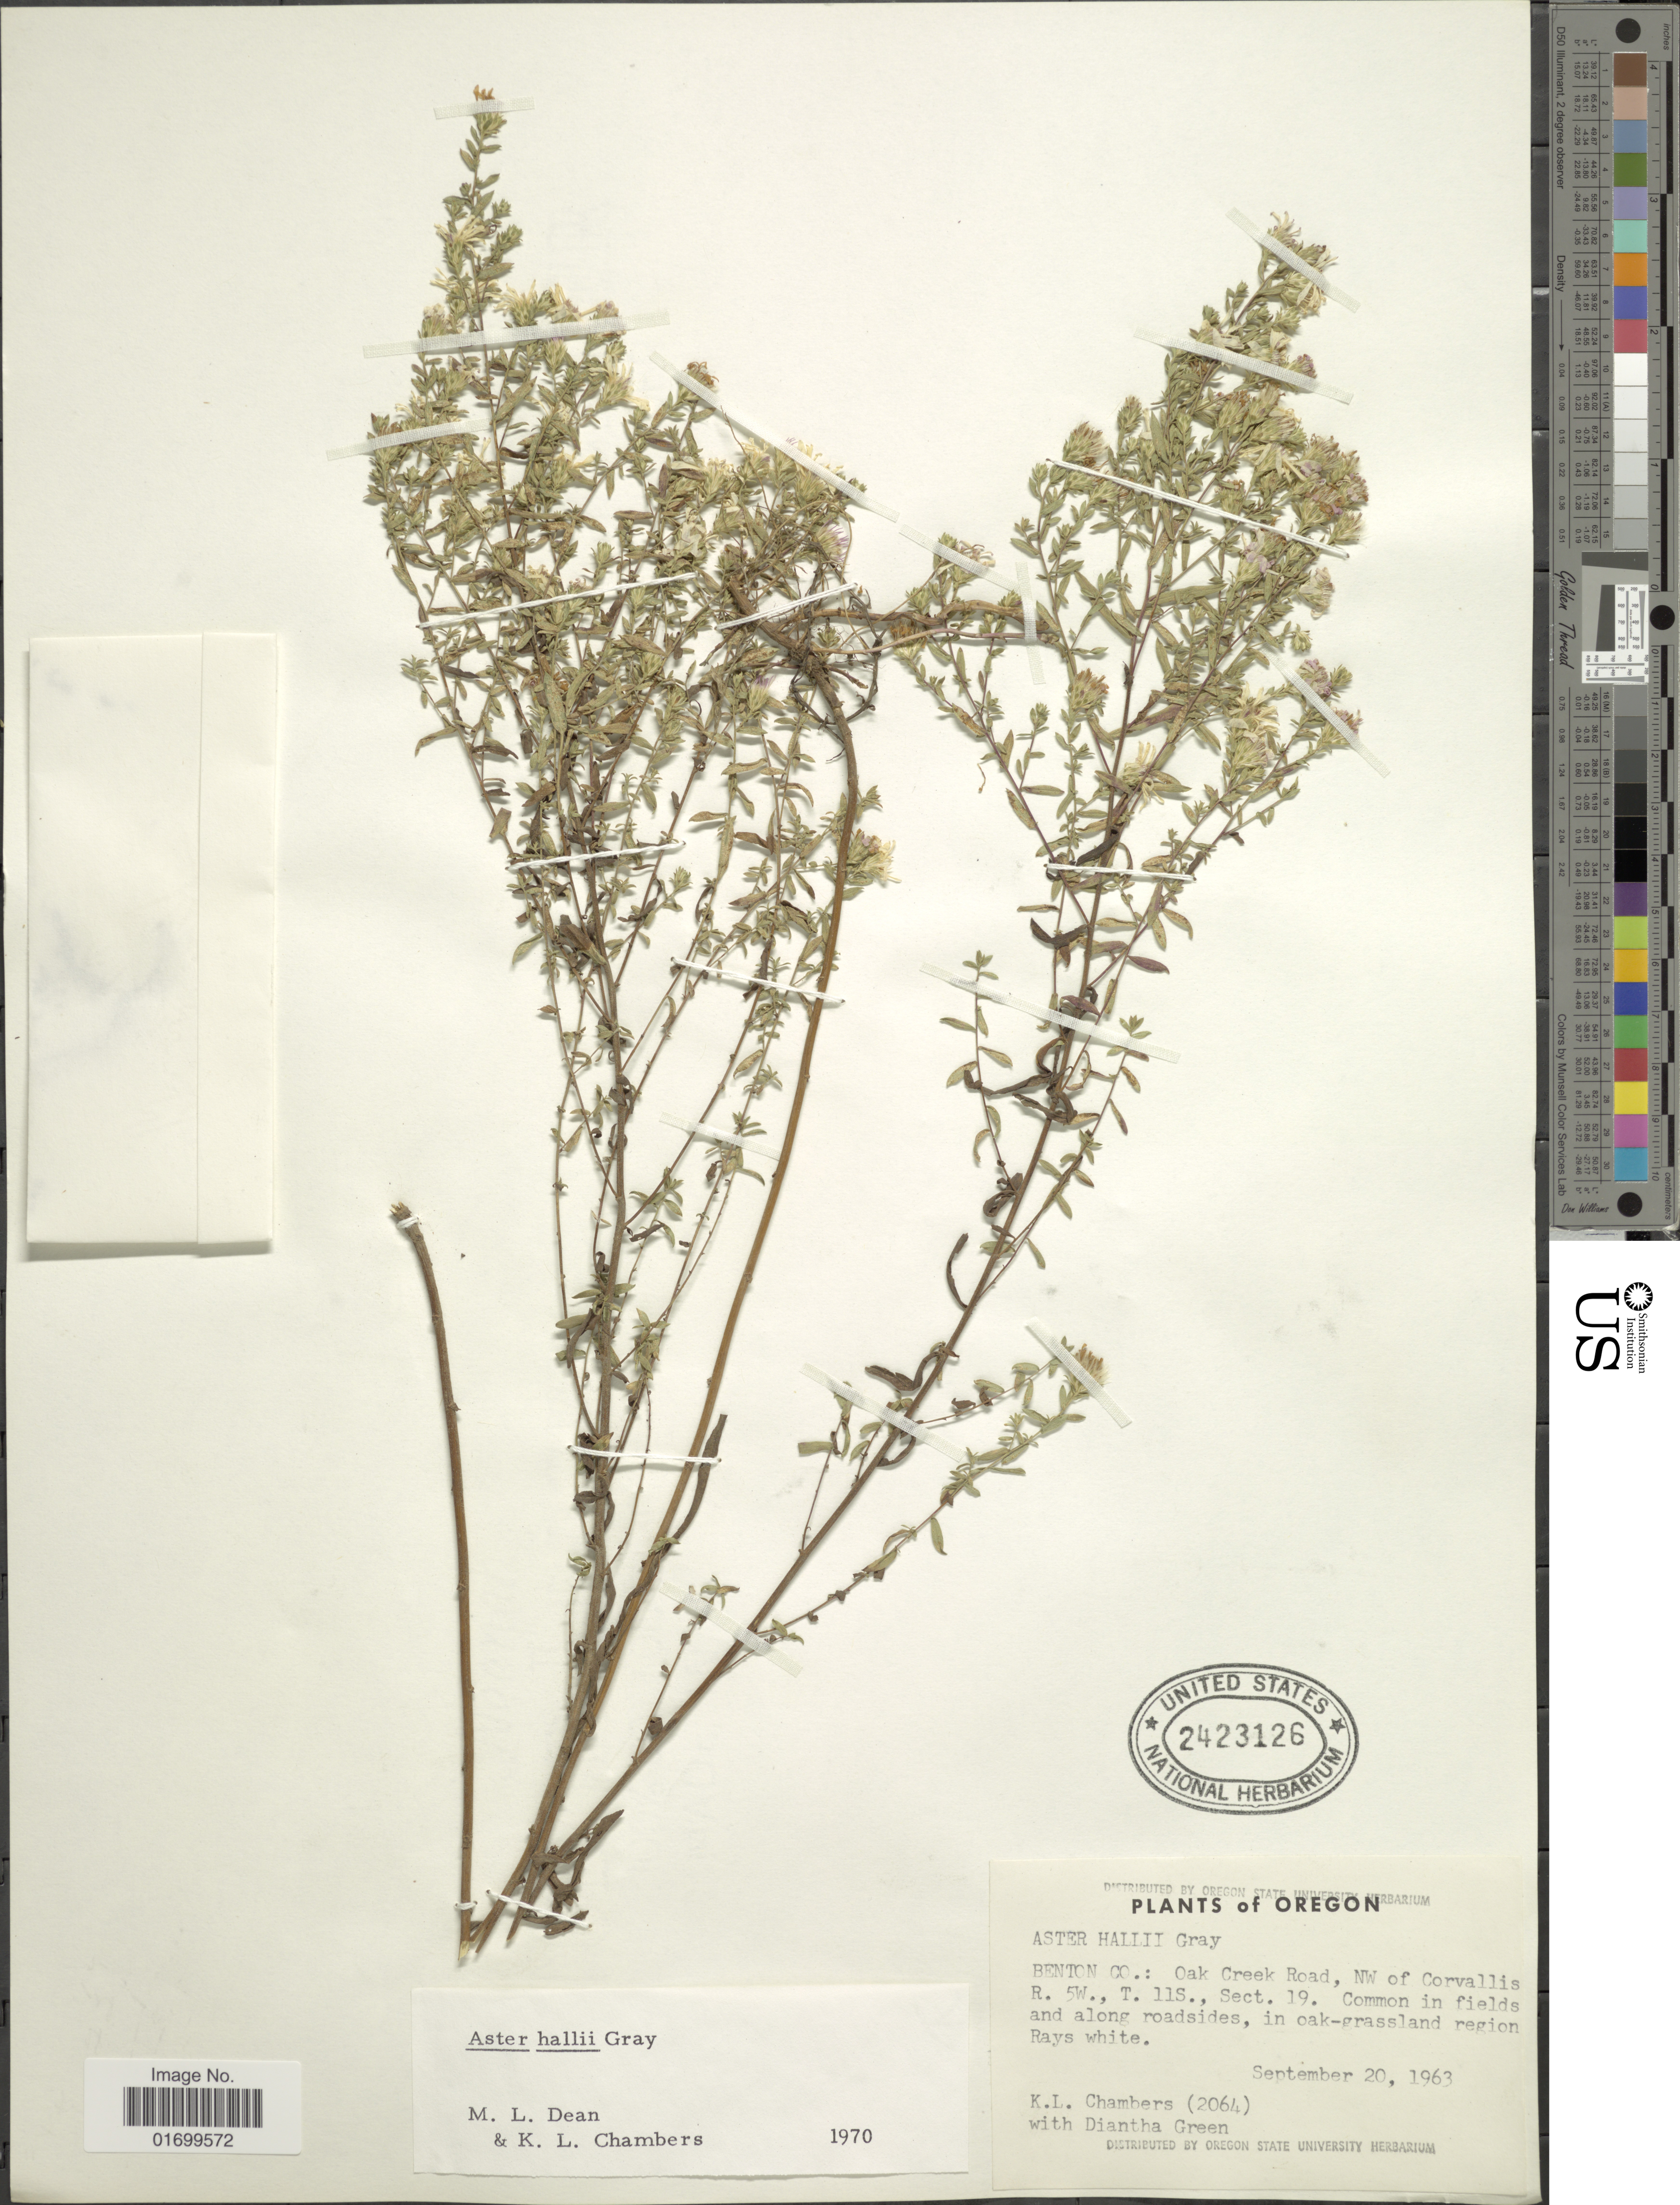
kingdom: Plantae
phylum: Tracheophyta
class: Magnoliopsida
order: Asterales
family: Asteraceae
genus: Symphyotrichum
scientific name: Symphyotrichum hallii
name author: (A. Gray) G.L. Nesom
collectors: K. Chambers & D. Green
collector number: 2064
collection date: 1963-09-20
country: United States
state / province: Oregon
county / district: Benton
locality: Benton Co.: Oak Creek Road, NW of Corvallis R. 5W., T.11S., Sect. 19, common in fields and along roadsides, in oak-grassland region.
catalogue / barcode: US 2423126